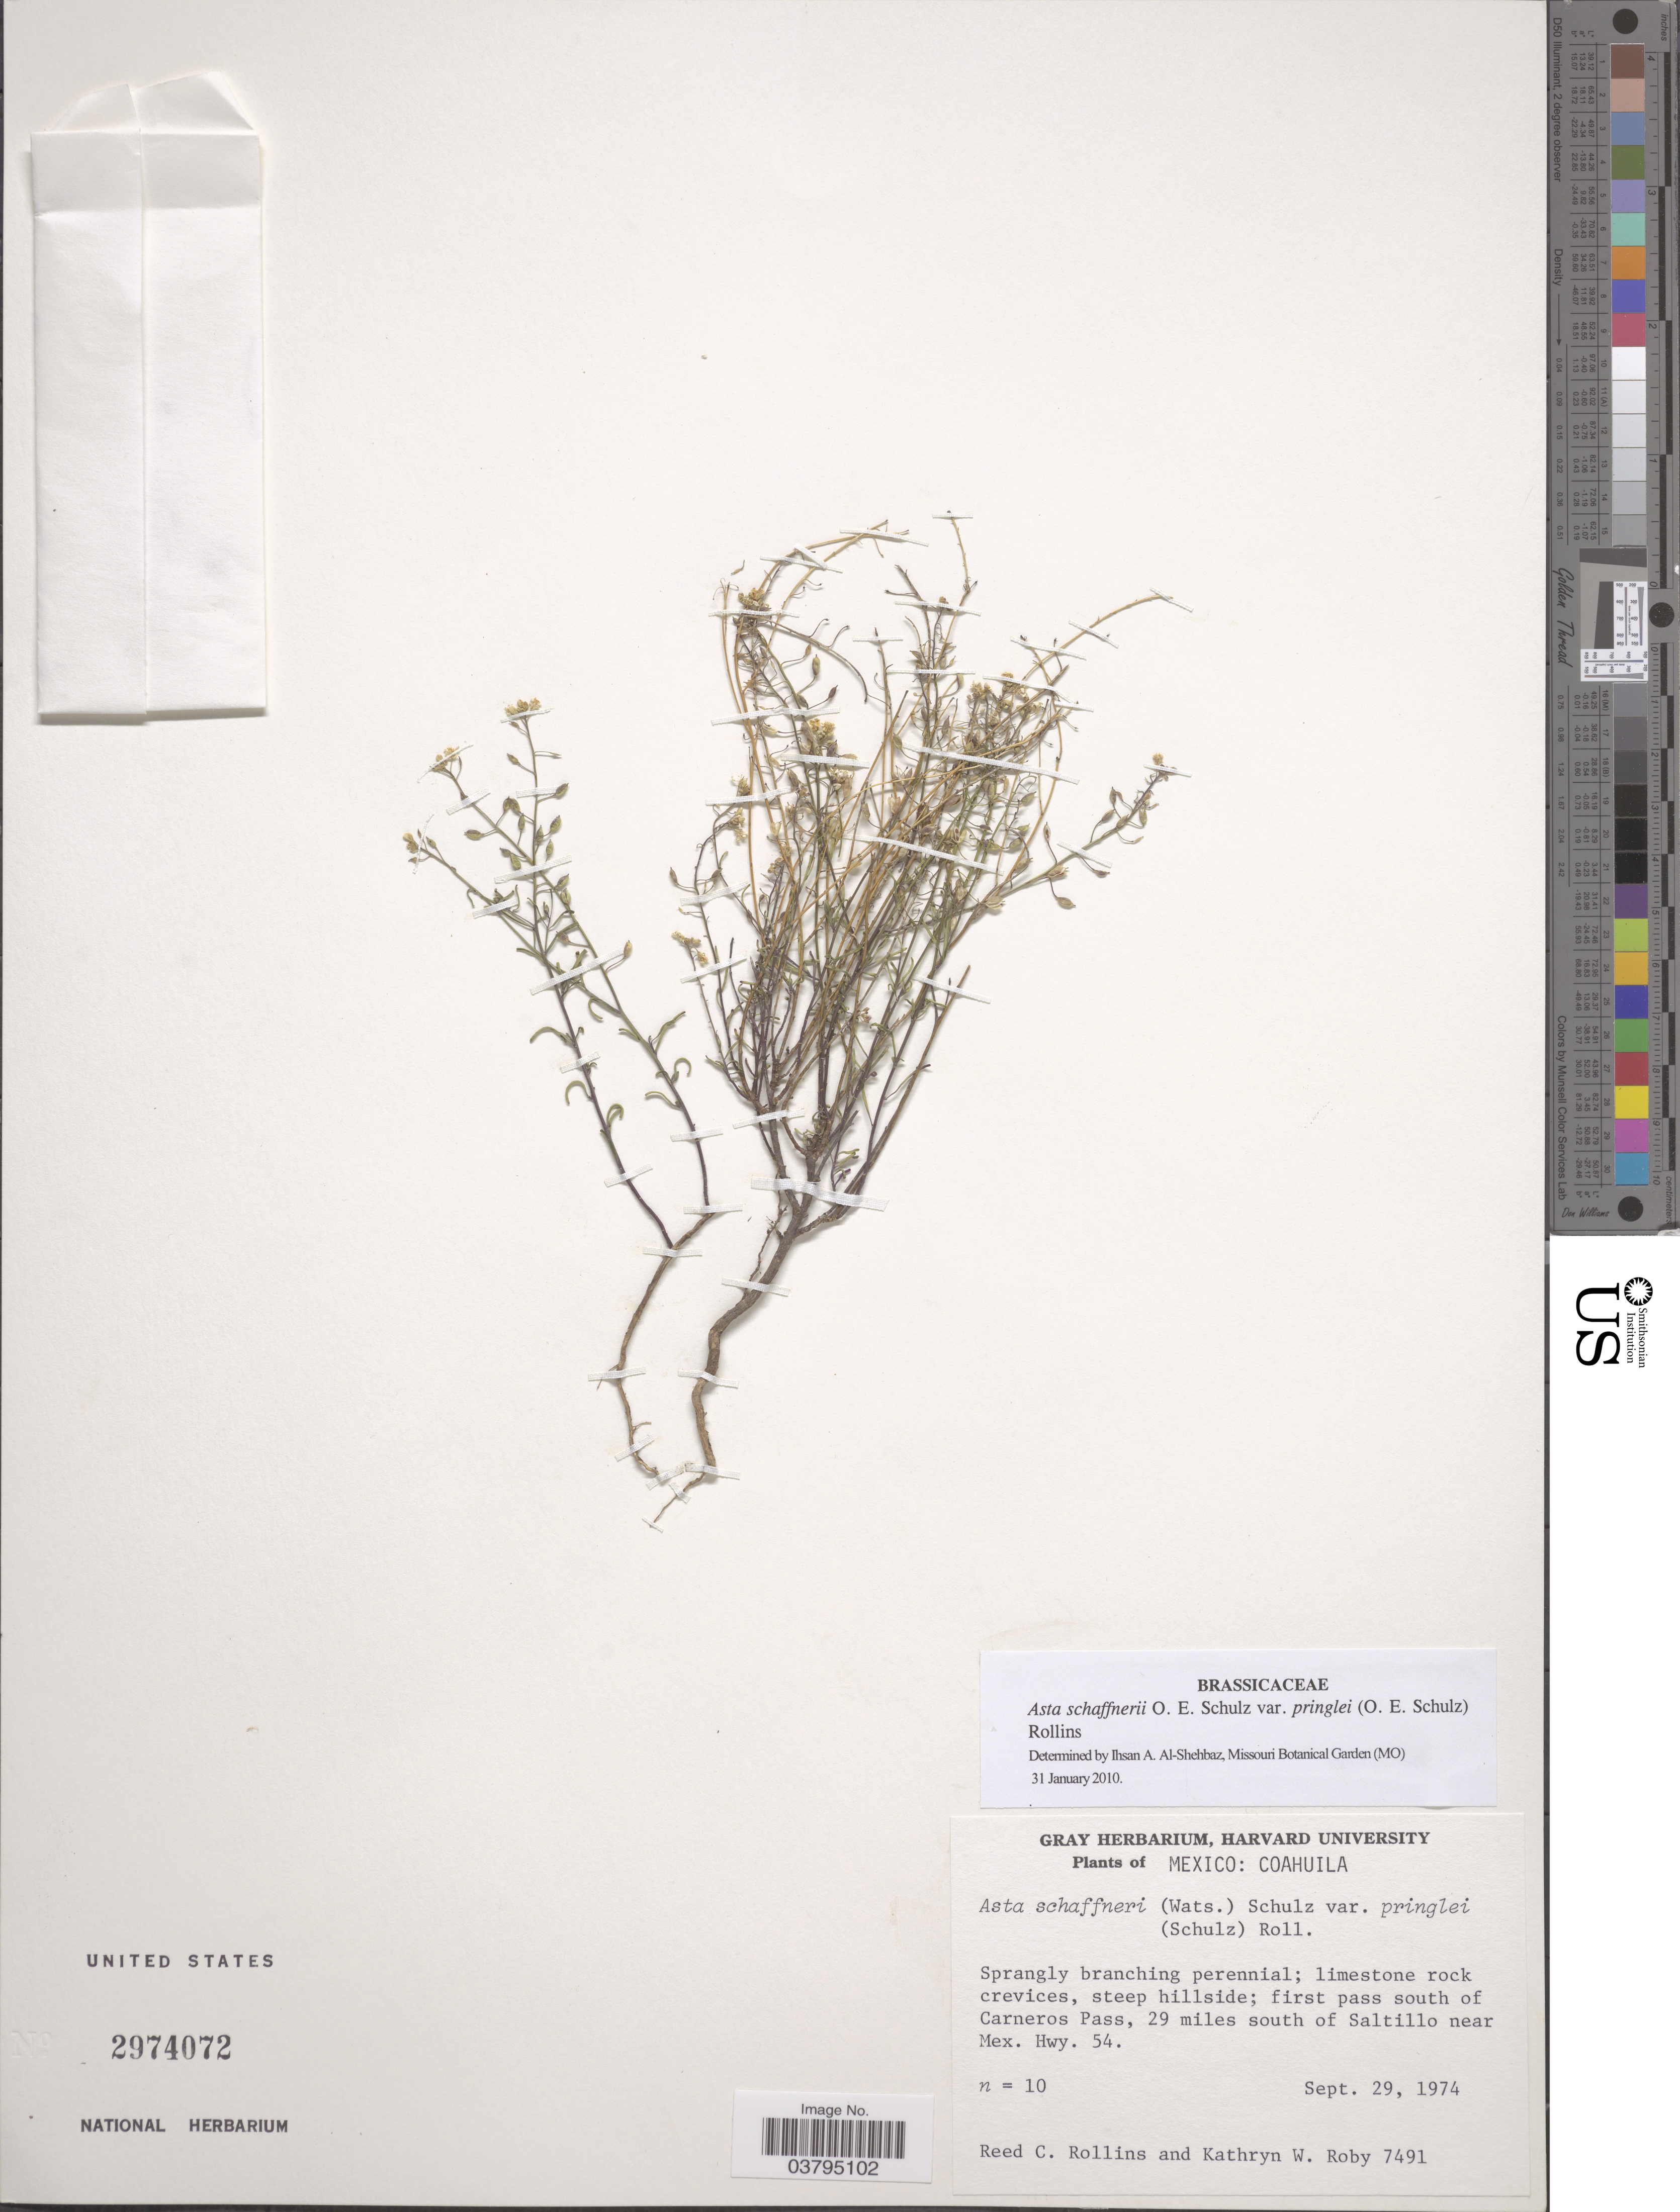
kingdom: Plantae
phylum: Tracheophyta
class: Magnoliopsida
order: Brassicales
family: Brassicaceae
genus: Asta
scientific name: Asta schaffneri var. pringlei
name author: (O.E. Schulz) Rollins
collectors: R. C. Rollins & K. W. Roby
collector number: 7491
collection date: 1974-09-29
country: Mexico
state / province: Coahuila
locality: First pass south of Carneros Pass, 29 miles south of Saltillo near Mex. Hwy. 54.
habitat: limestone rock crevices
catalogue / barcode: US 2974072